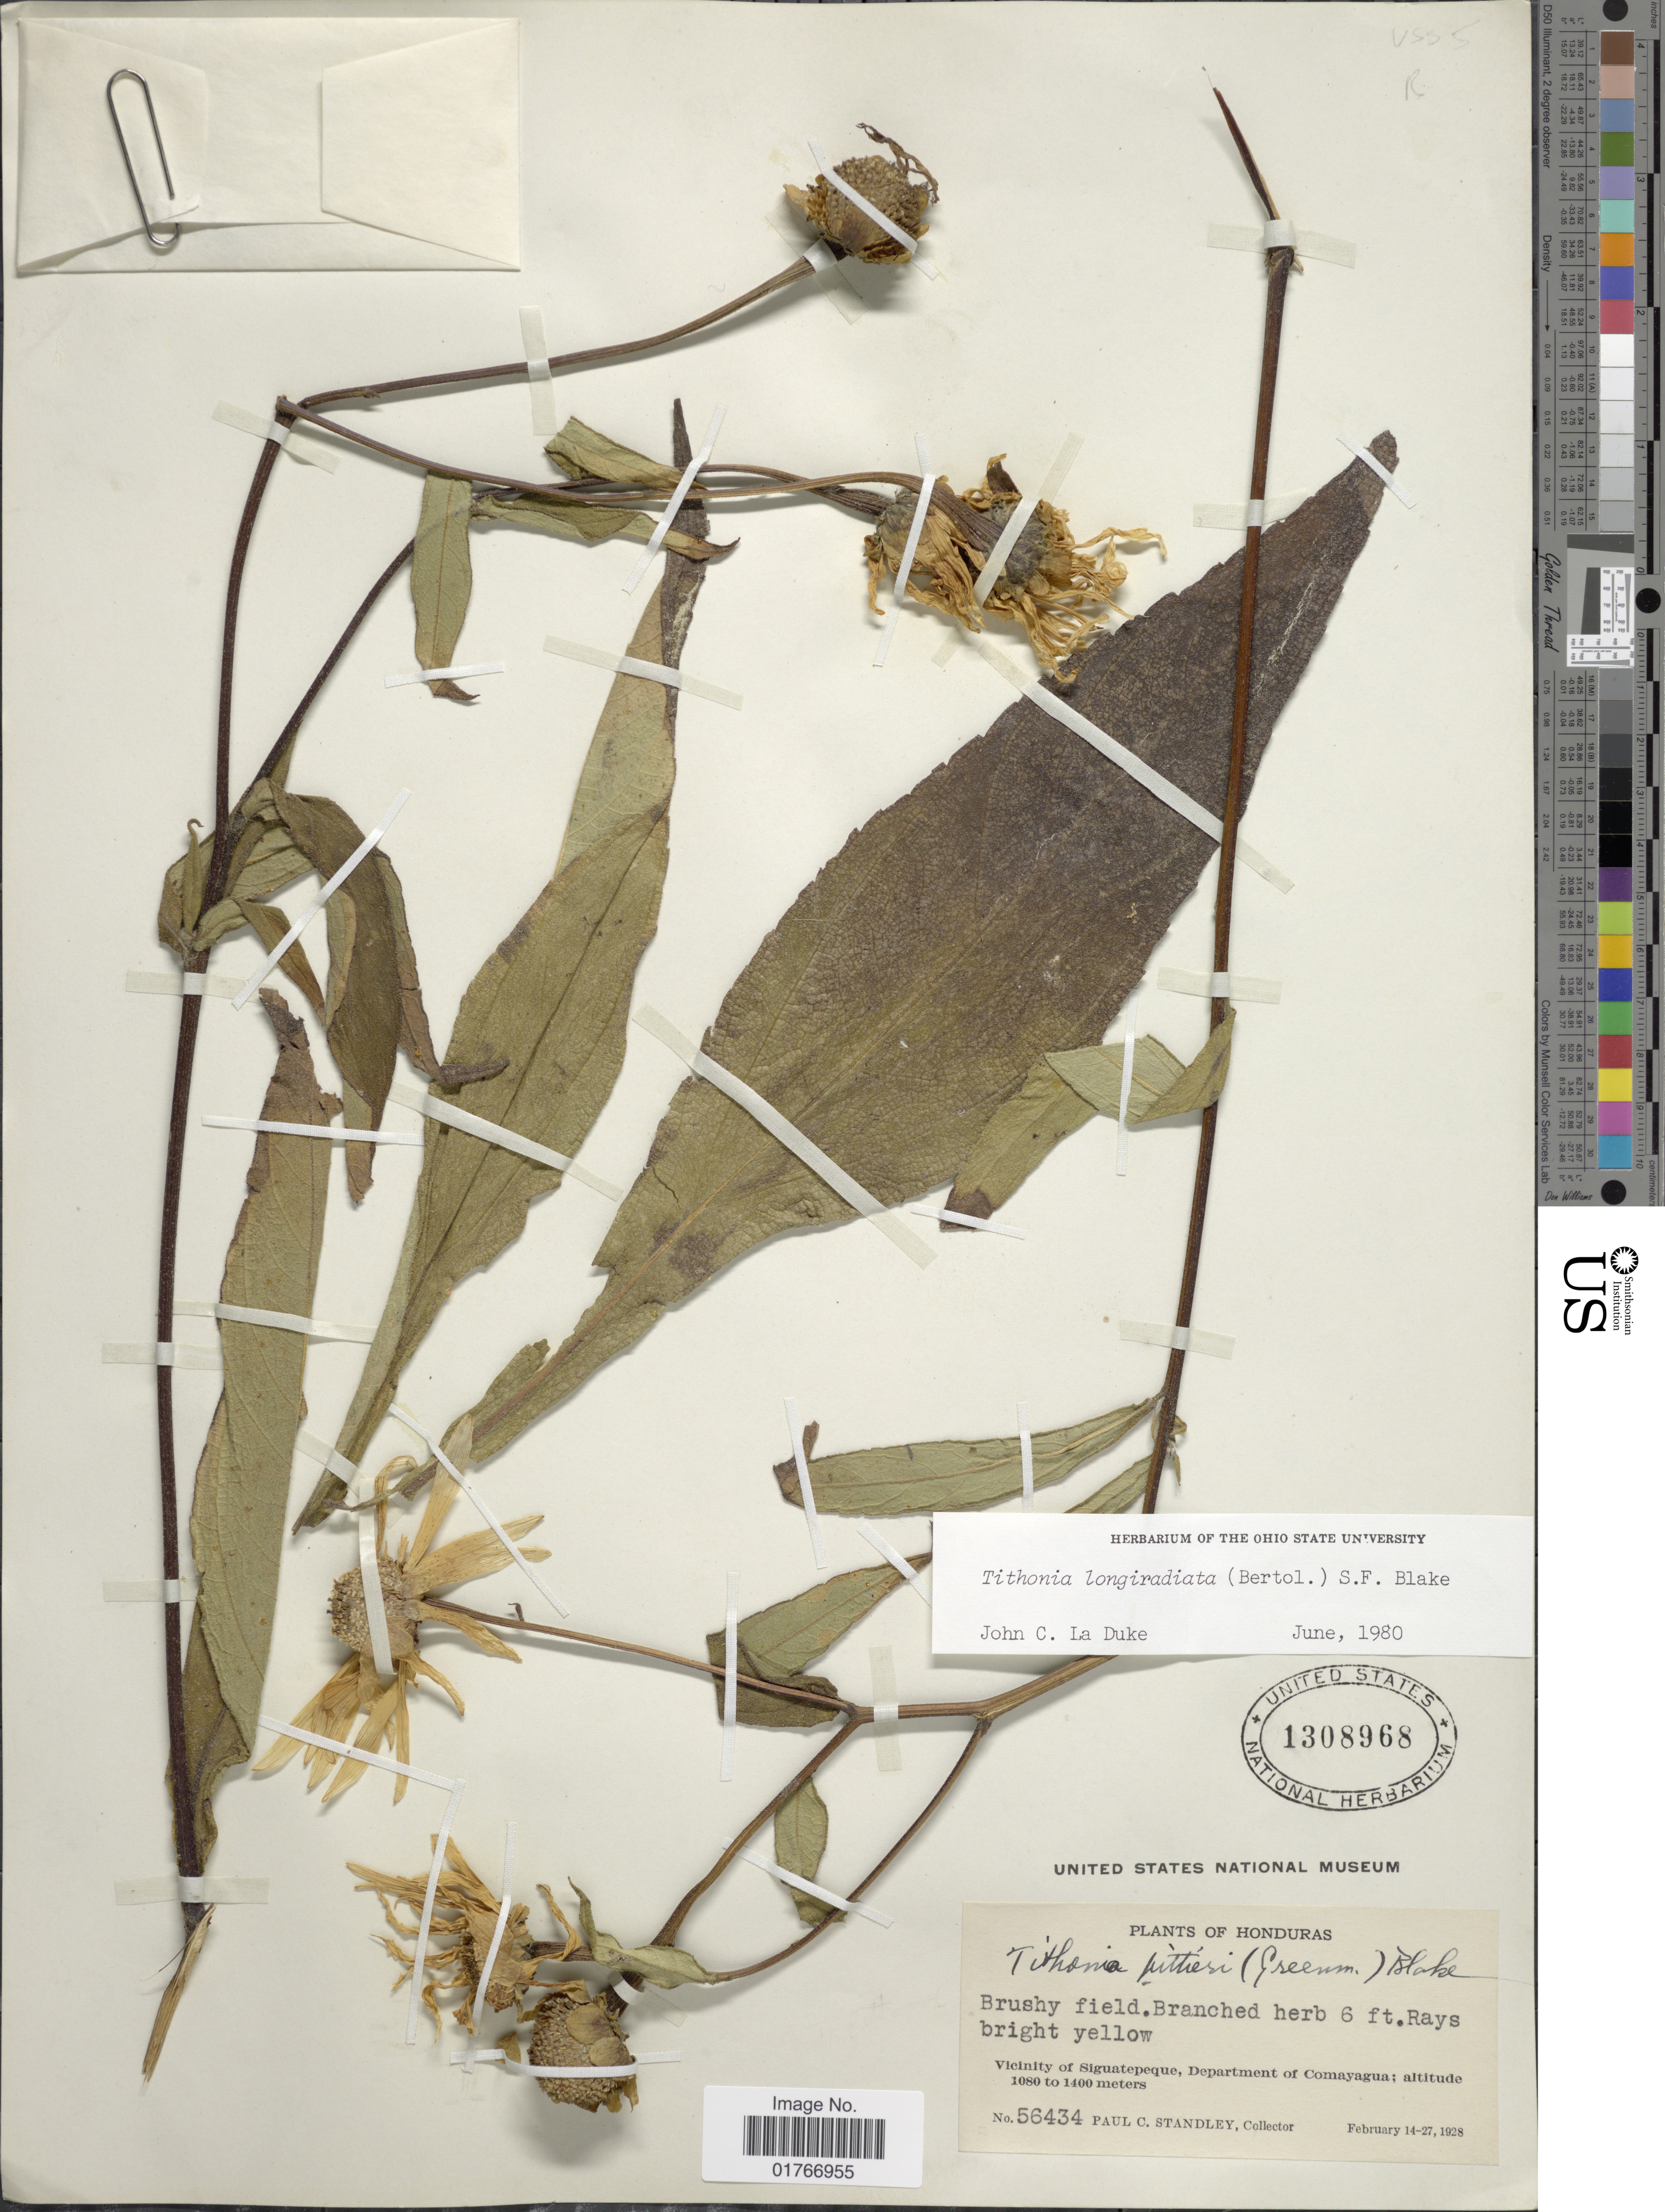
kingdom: Plantae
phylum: Tracheophyta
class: Magnoliopsida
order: Asterales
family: Asteraceae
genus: Tithonia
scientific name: Tithonia longiradiata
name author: (Bertol.) S.F. Blake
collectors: P. C. Standley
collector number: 56434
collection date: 1928-02-14/1928-02-27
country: Honduras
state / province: Comayagua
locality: Vicinity of Siguatepeque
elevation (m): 1080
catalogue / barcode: US 1308968